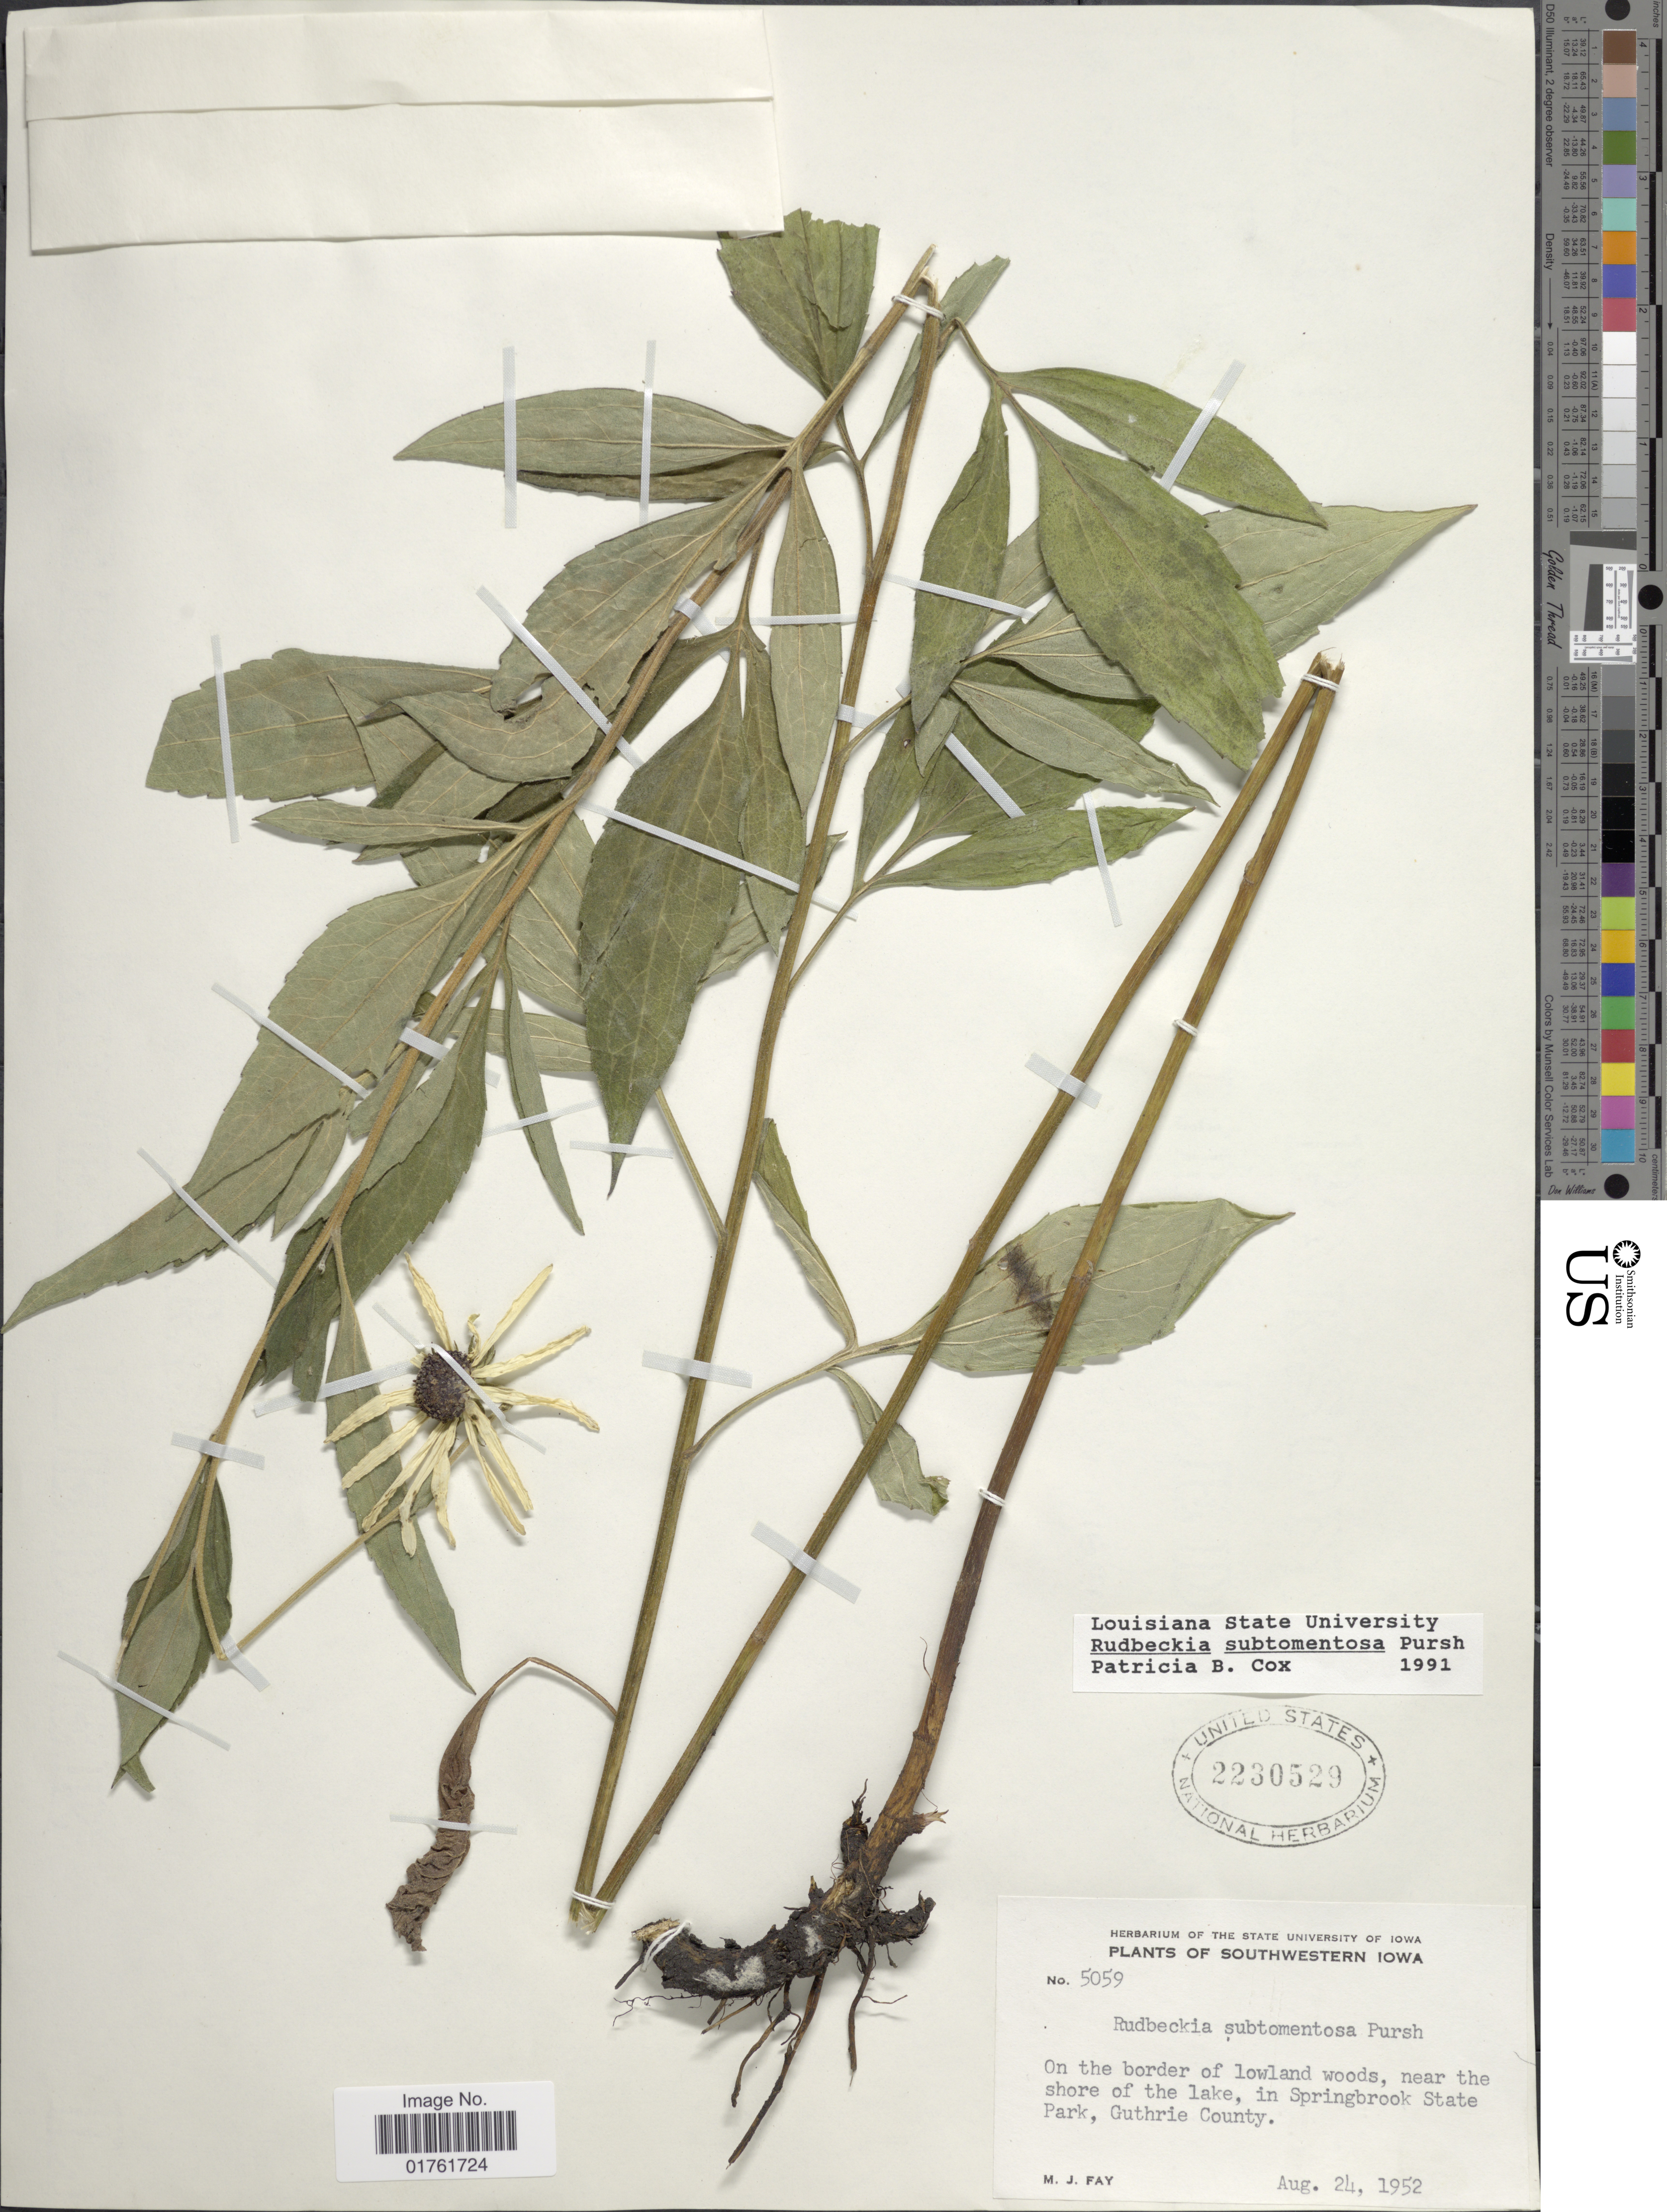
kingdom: Plantae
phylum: Tracheophyta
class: Magnoliopsida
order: Asterales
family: Asteraceae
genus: Rudbeckia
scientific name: Rudbeckia subtomentosa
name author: Pursh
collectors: M. Fay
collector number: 5059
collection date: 1952-08-24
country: United States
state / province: Iowa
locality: Southwestern Iowa, On the border of lowland woods, near the shore of the lake, in Springbrook State Park, Guthrie County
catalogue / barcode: US 2230529